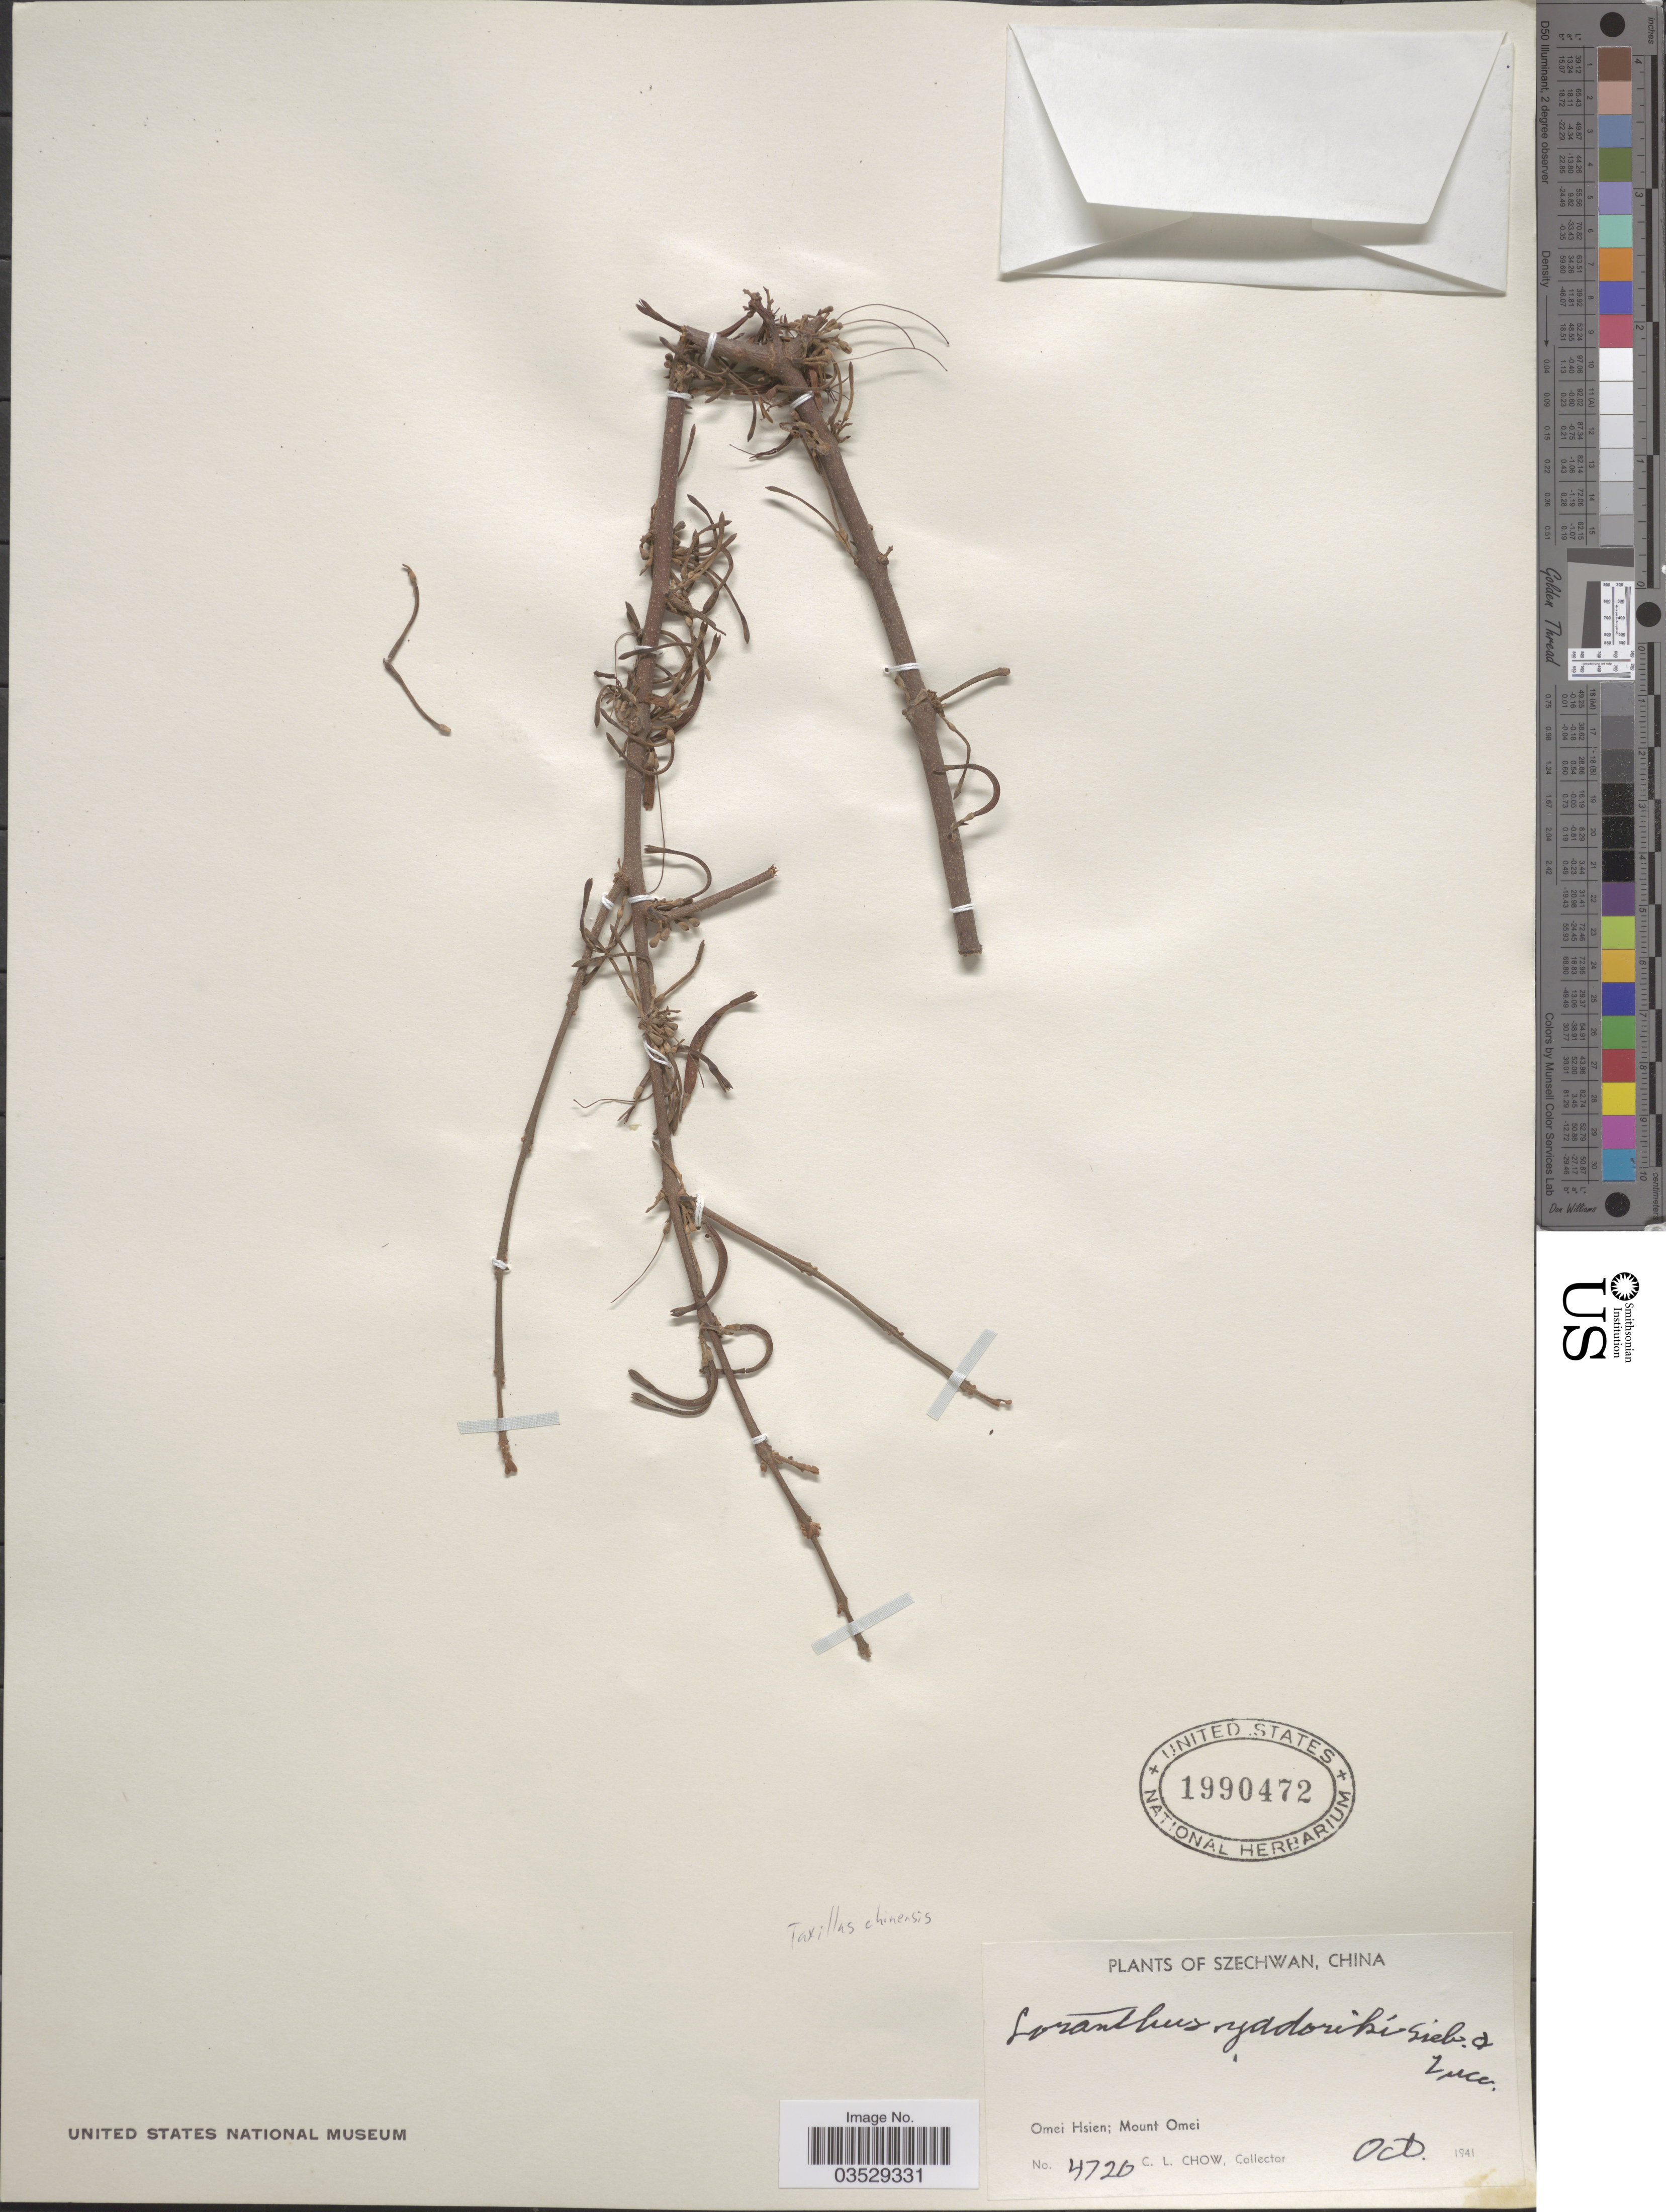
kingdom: Plantae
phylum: Tracheophyta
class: Magnoliopsida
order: Santalales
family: Loranthaceae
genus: Taxillus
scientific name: Taxillus chinensis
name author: (DC.) Danser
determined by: Strong, M. T., (US), Smithsonian Institution - National Museum of Natural History (UNITED STATES)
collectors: C. Chow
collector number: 4720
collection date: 1941-10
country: China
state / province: Sichuan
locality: Szechwan. Omei Hsien; Mount Omei.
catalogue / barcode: US 1990472